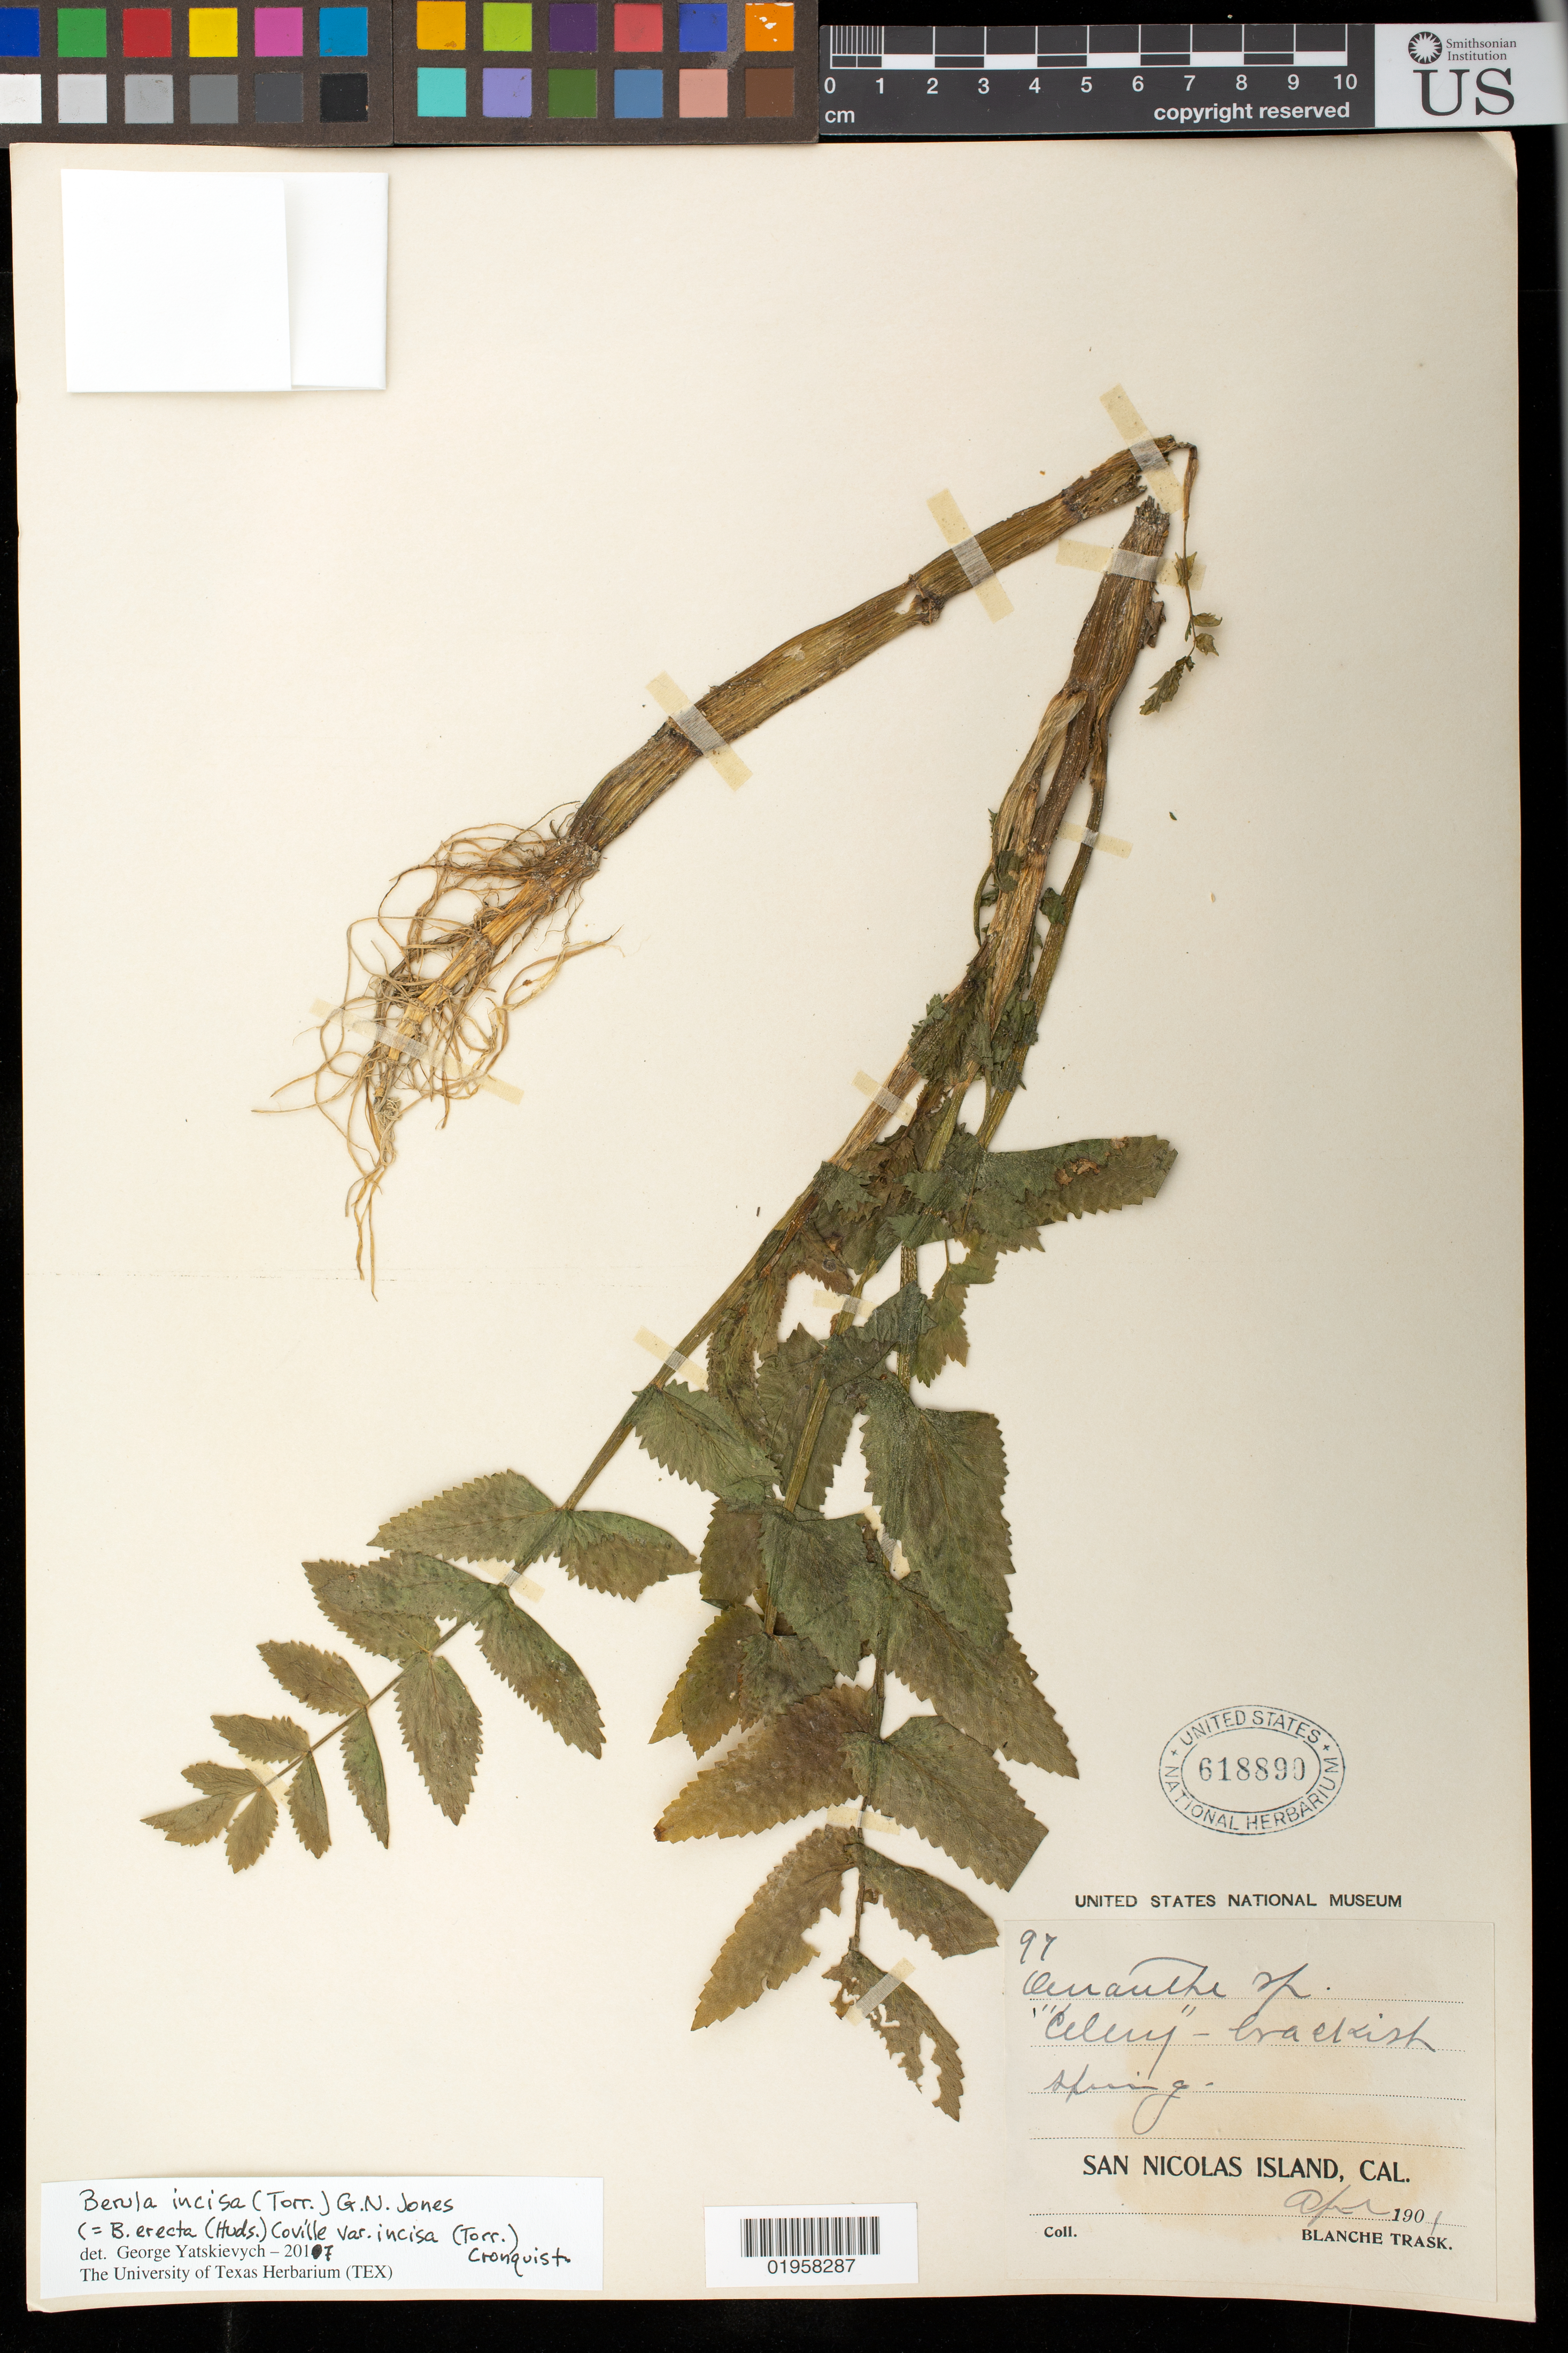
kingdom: Plantae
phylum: Tracheophyta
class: Magnoliopsida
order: Apiales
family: Apiaceae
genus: Berula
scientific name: Berula incisa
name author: (Torr.) G.N. Jones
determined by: Yatskievych, G. A.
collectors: B. Trask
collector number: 97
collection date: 1901-04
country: United States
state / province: California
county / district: Ventura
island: San Nicolas Island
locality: San Nicolas Island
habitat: Brackish spring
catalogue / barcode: US 618890